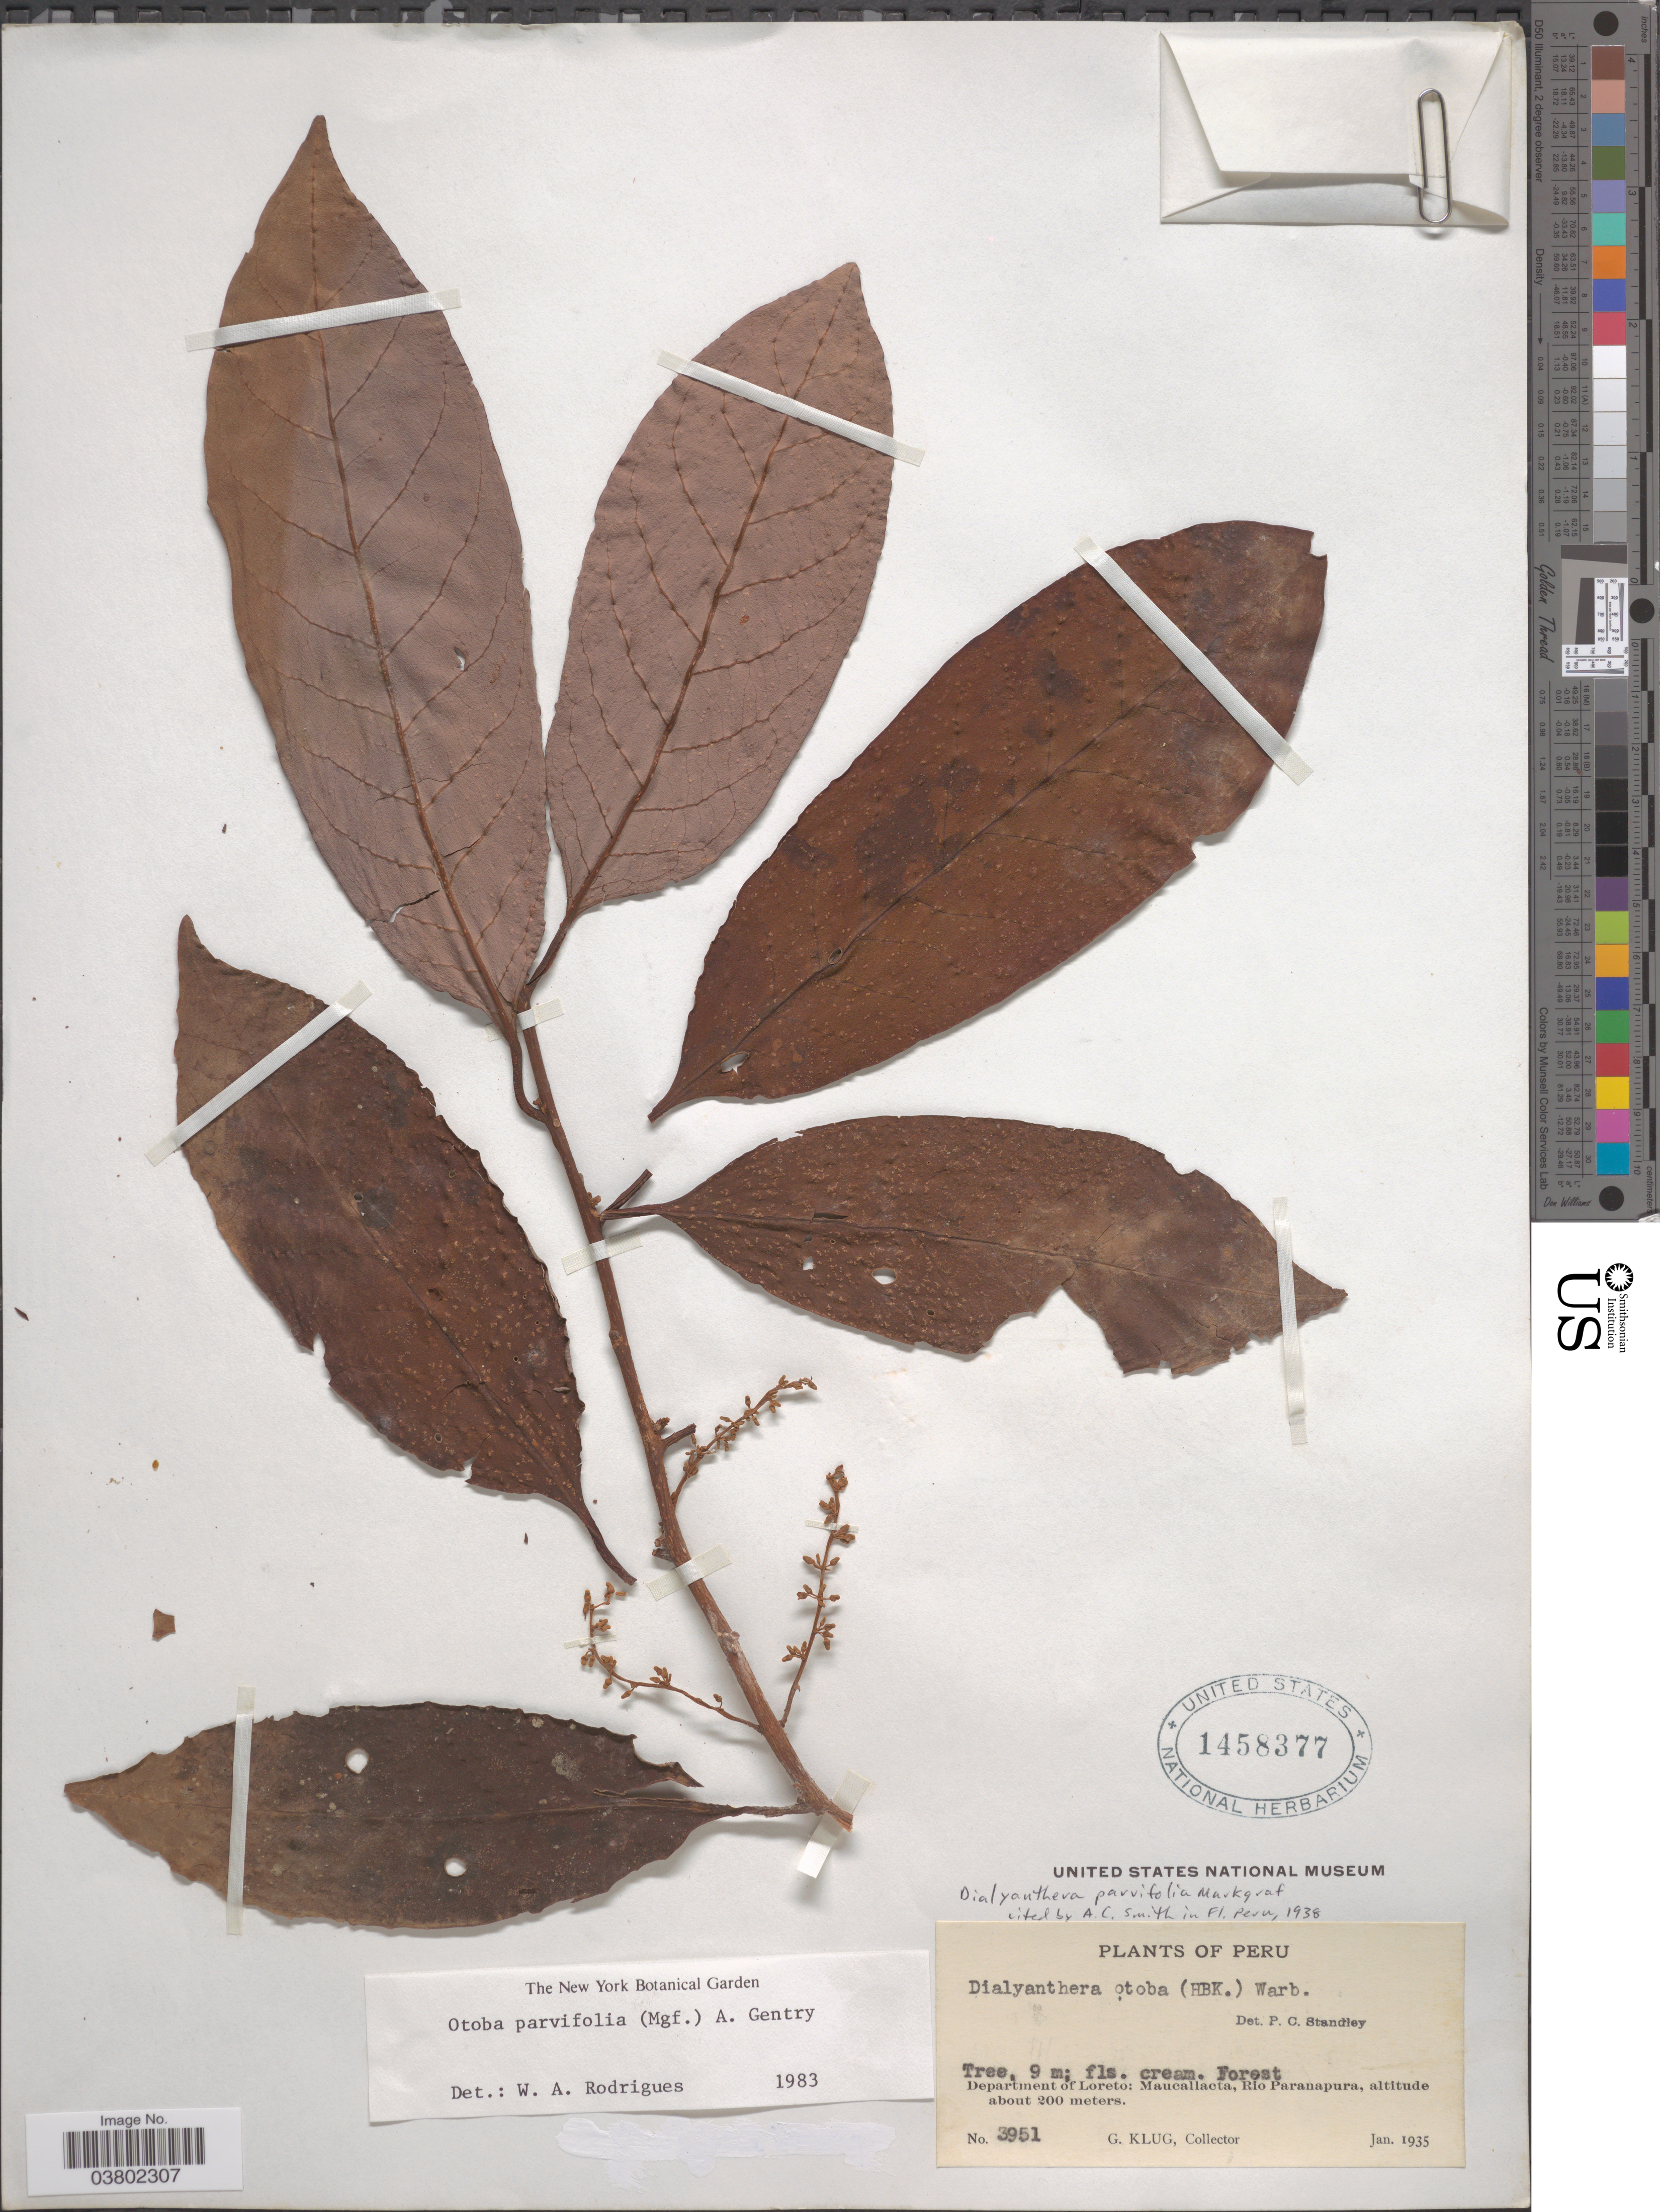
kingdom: Plantae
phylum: Tracheophyta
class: Magnoliopsida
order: Magnoliales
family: Myristicaceae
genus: Otoba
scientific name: Otoba parvifolia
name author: (Markgr.) A.H. Gentry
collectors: G. Klug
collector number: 3951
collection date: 1935-01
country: Peru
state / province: Loreto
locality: Department of Loreto: Maucallacta, Rio Paranapura.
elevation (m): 200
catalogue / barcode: US 1458377